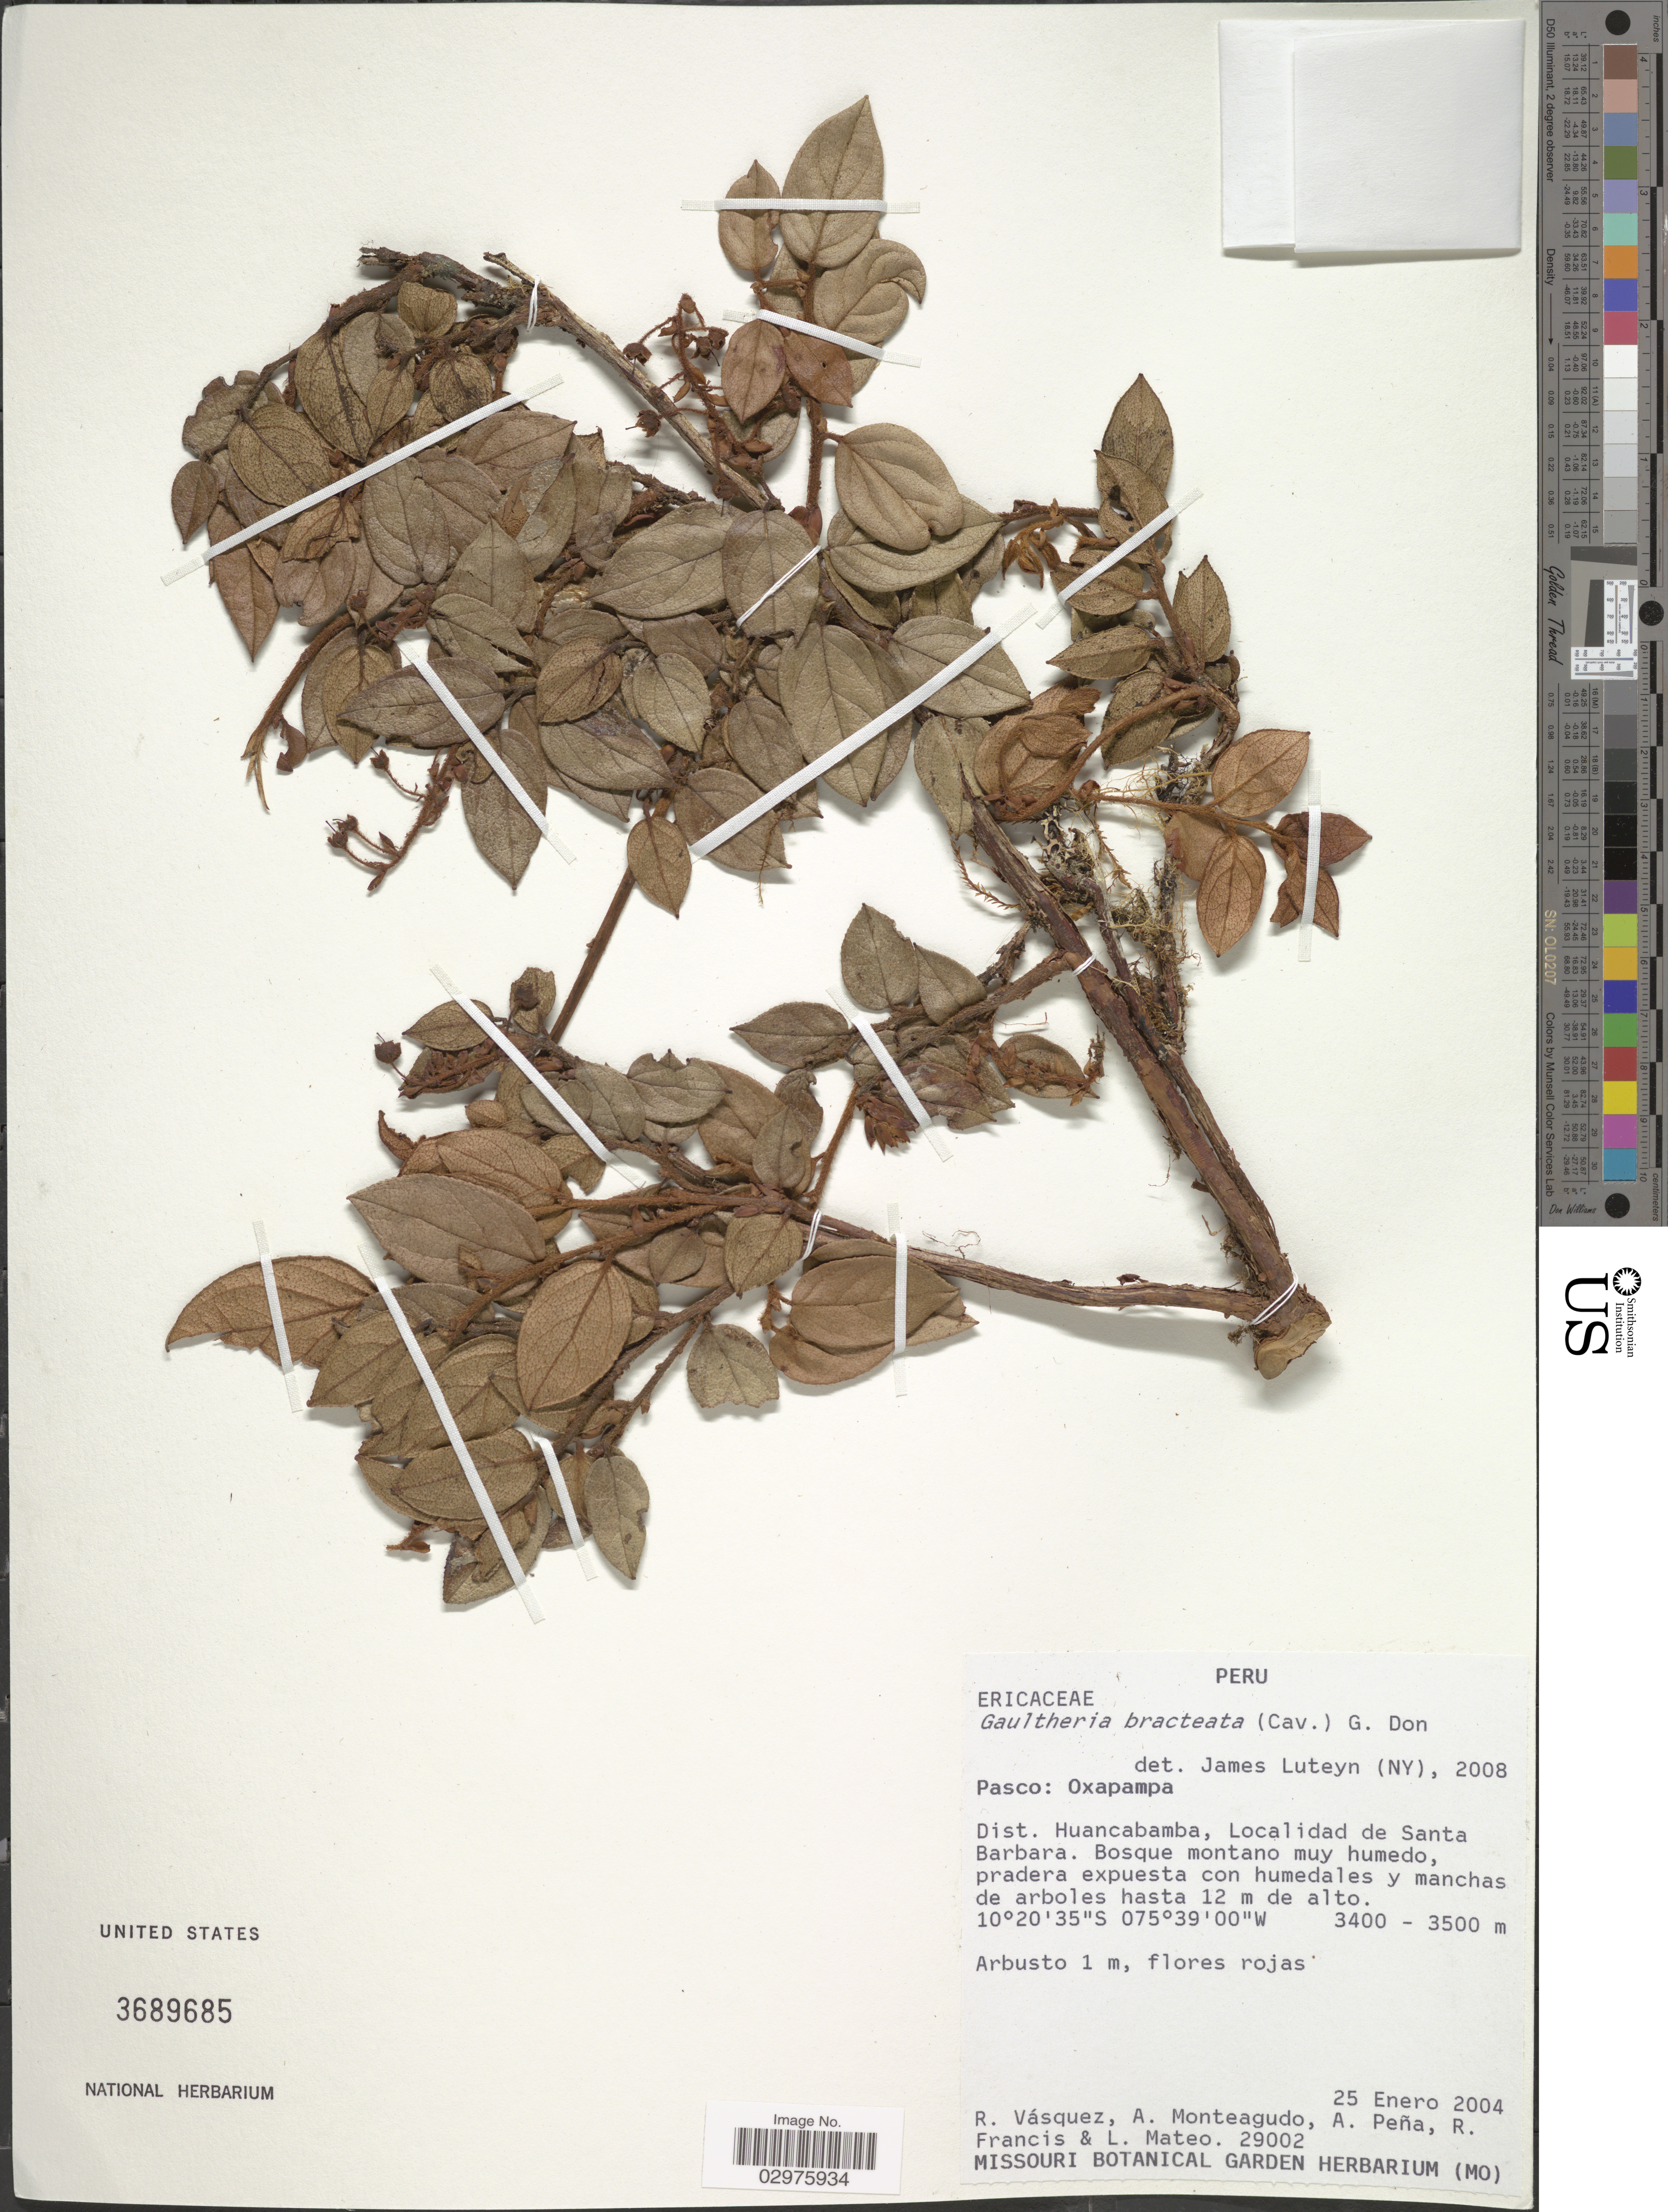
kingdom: Plantae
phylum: Tracheophyta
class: Magnoliopsida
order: Ericales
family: Ericaceae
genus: Gaultheria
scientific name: Gaultheria bracteata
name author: (Cav.) G. Don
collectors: R. Vásquez, A. Monteagudo, A. Peña, R. Francis & L. Mateo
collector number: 29002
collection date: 2004-01-25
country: Peru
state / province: Pasco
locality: Pasco: Oxapampa. Dist. Huancabamba, Localidad de Santa Barbara.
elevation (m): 3400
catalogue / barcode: US 3689685